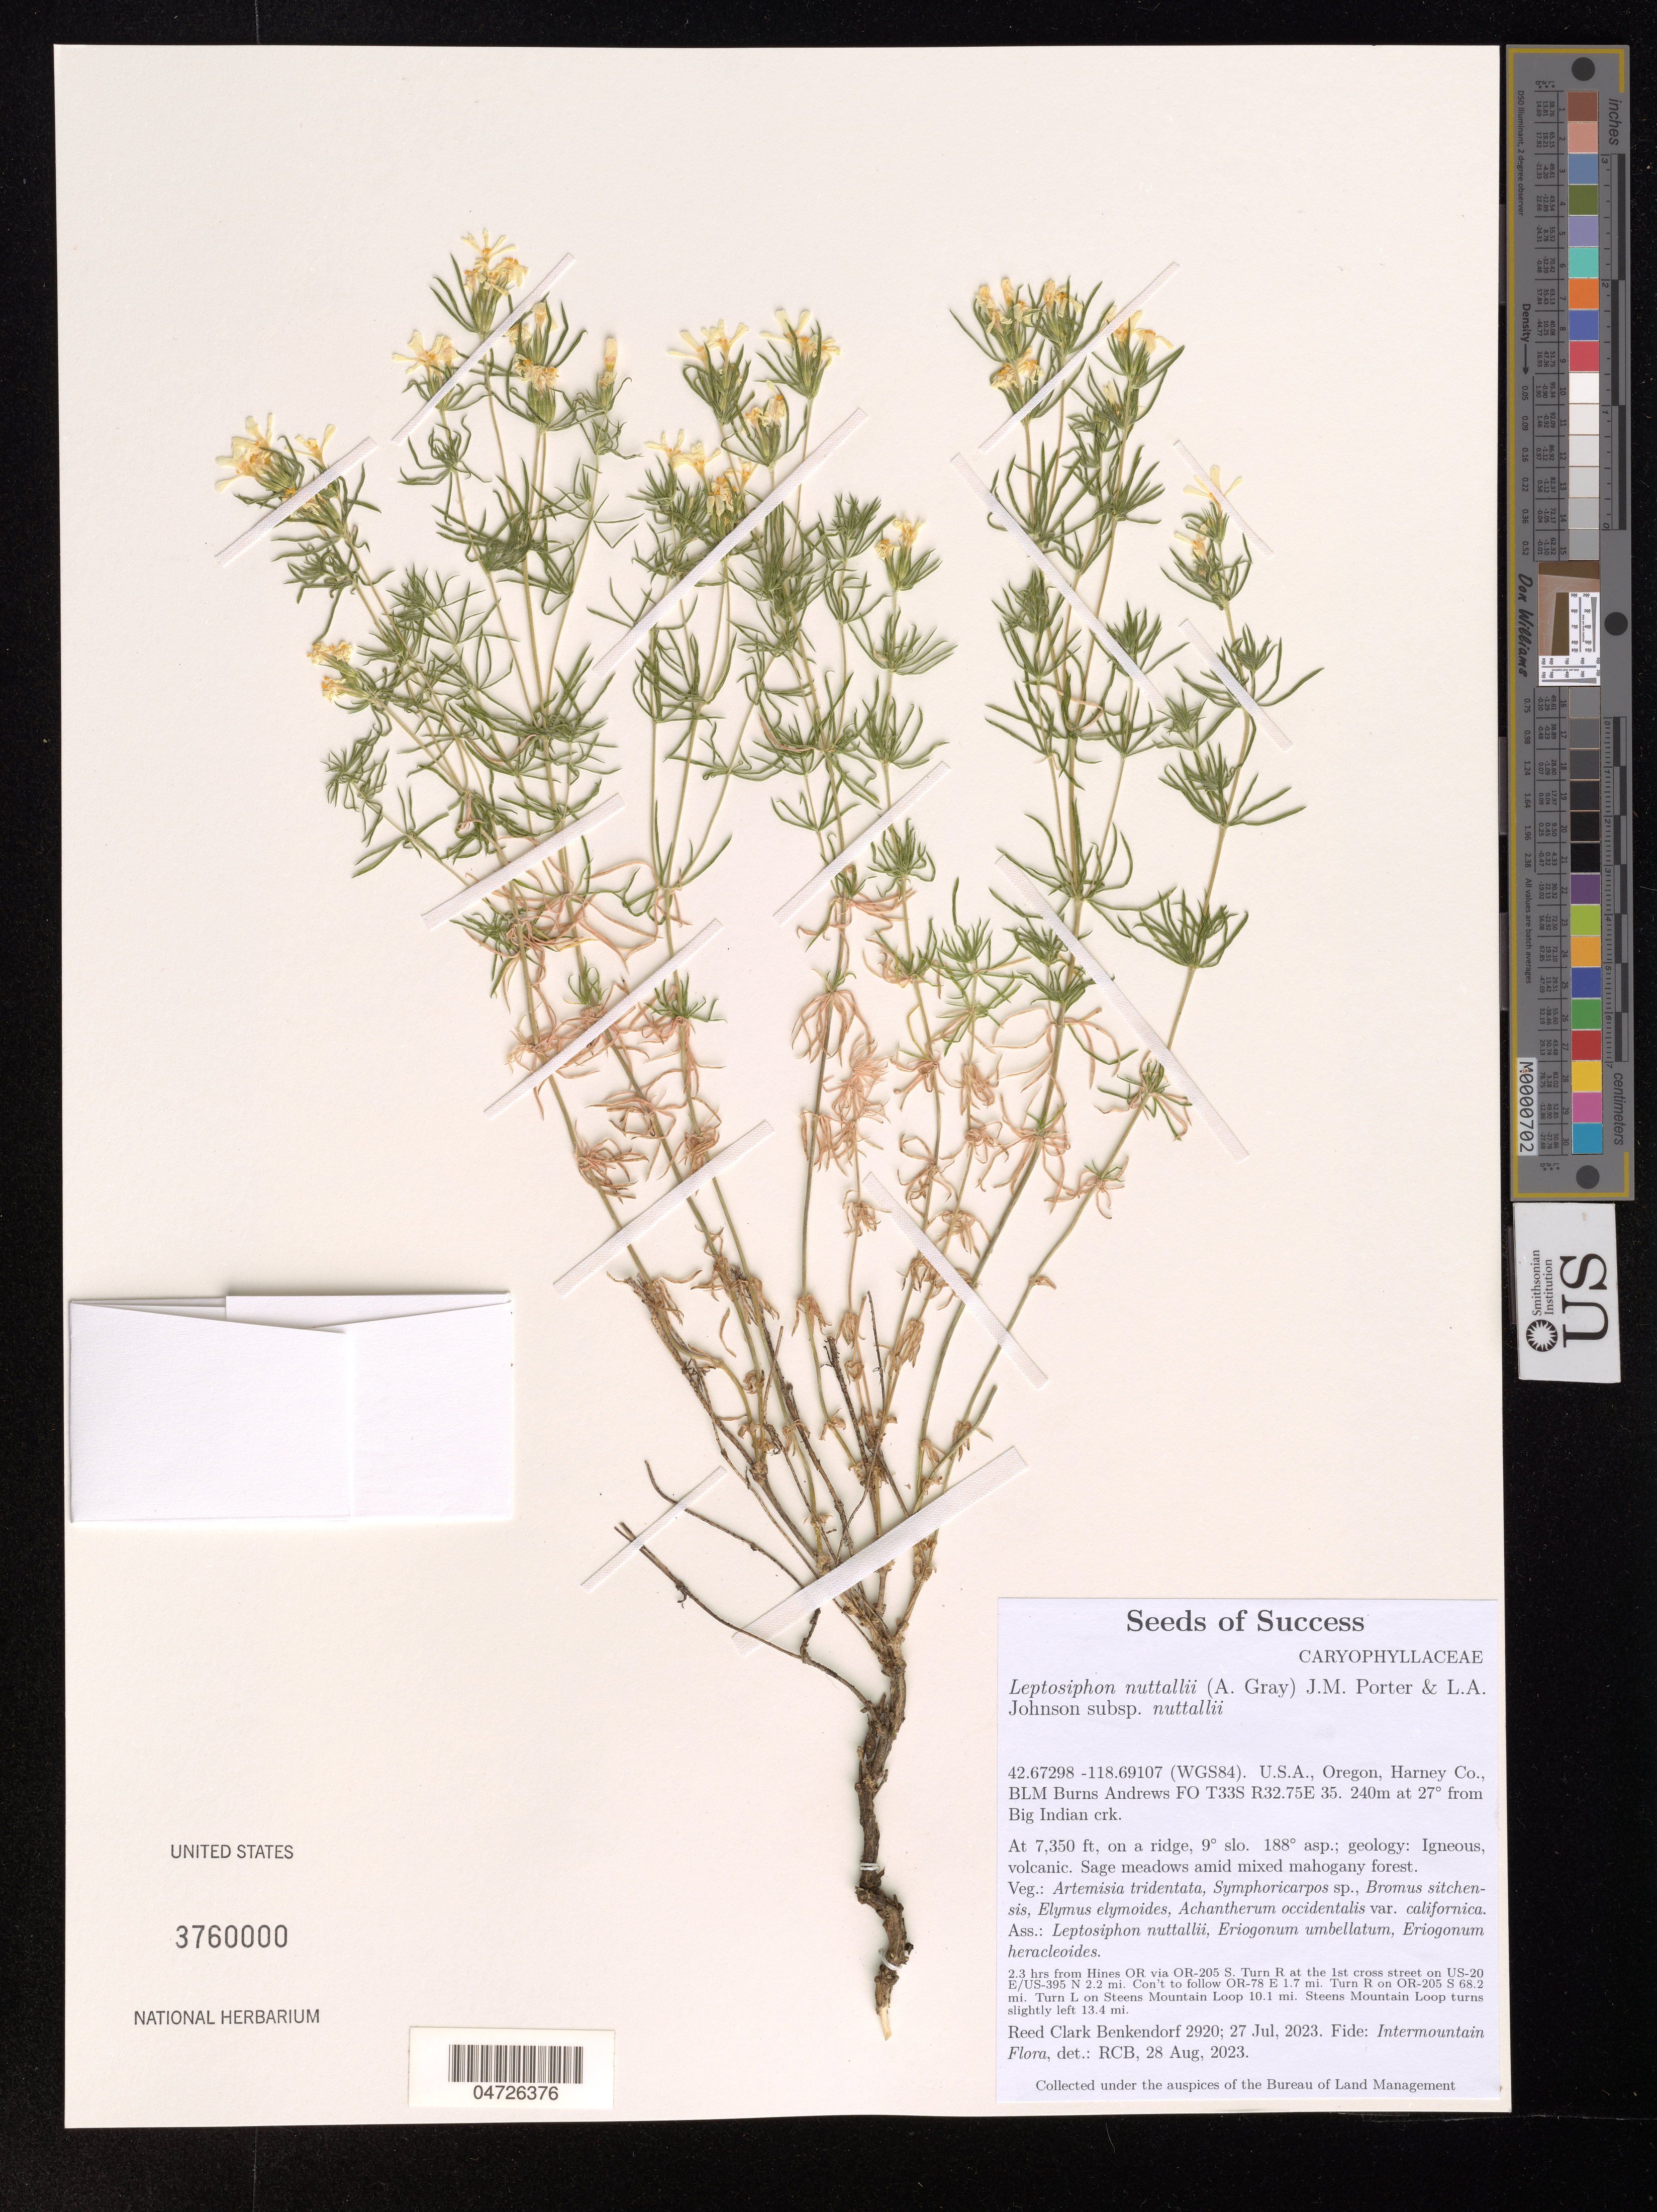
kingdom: Plantae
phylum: Tracheophyta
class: Magnoliopsida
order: Ericales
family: Polemoniaceae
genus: Leptosiphon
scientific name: Leptosiphon nuttallii subsp. nuttallii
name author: (A. Gray) J.M. Porter & L.A. Johnson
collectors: R. Benkendorf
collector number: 2920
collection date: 2023-07-27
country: United States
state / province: Oregon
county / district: Harney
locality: (WGS84). Harney Co. BLM Burns Andrews FO T33S R32.75E. 240m at 27º from Big Indian crk. 2.3 hrs from Hines OR via OR-205 S. Turn R at the 1st cross street on US-20 E/US-395 N 2.2 mi. Con't to follow OR-78 E 1.7 mi. Turn R on OR-205 S 68.2 mi. Turn L on Steens Mountain Loop 10.1 mi. Steens Mountain Loop turns slightly left 13.4 mi.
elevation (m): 2240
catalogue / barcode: US 3760000